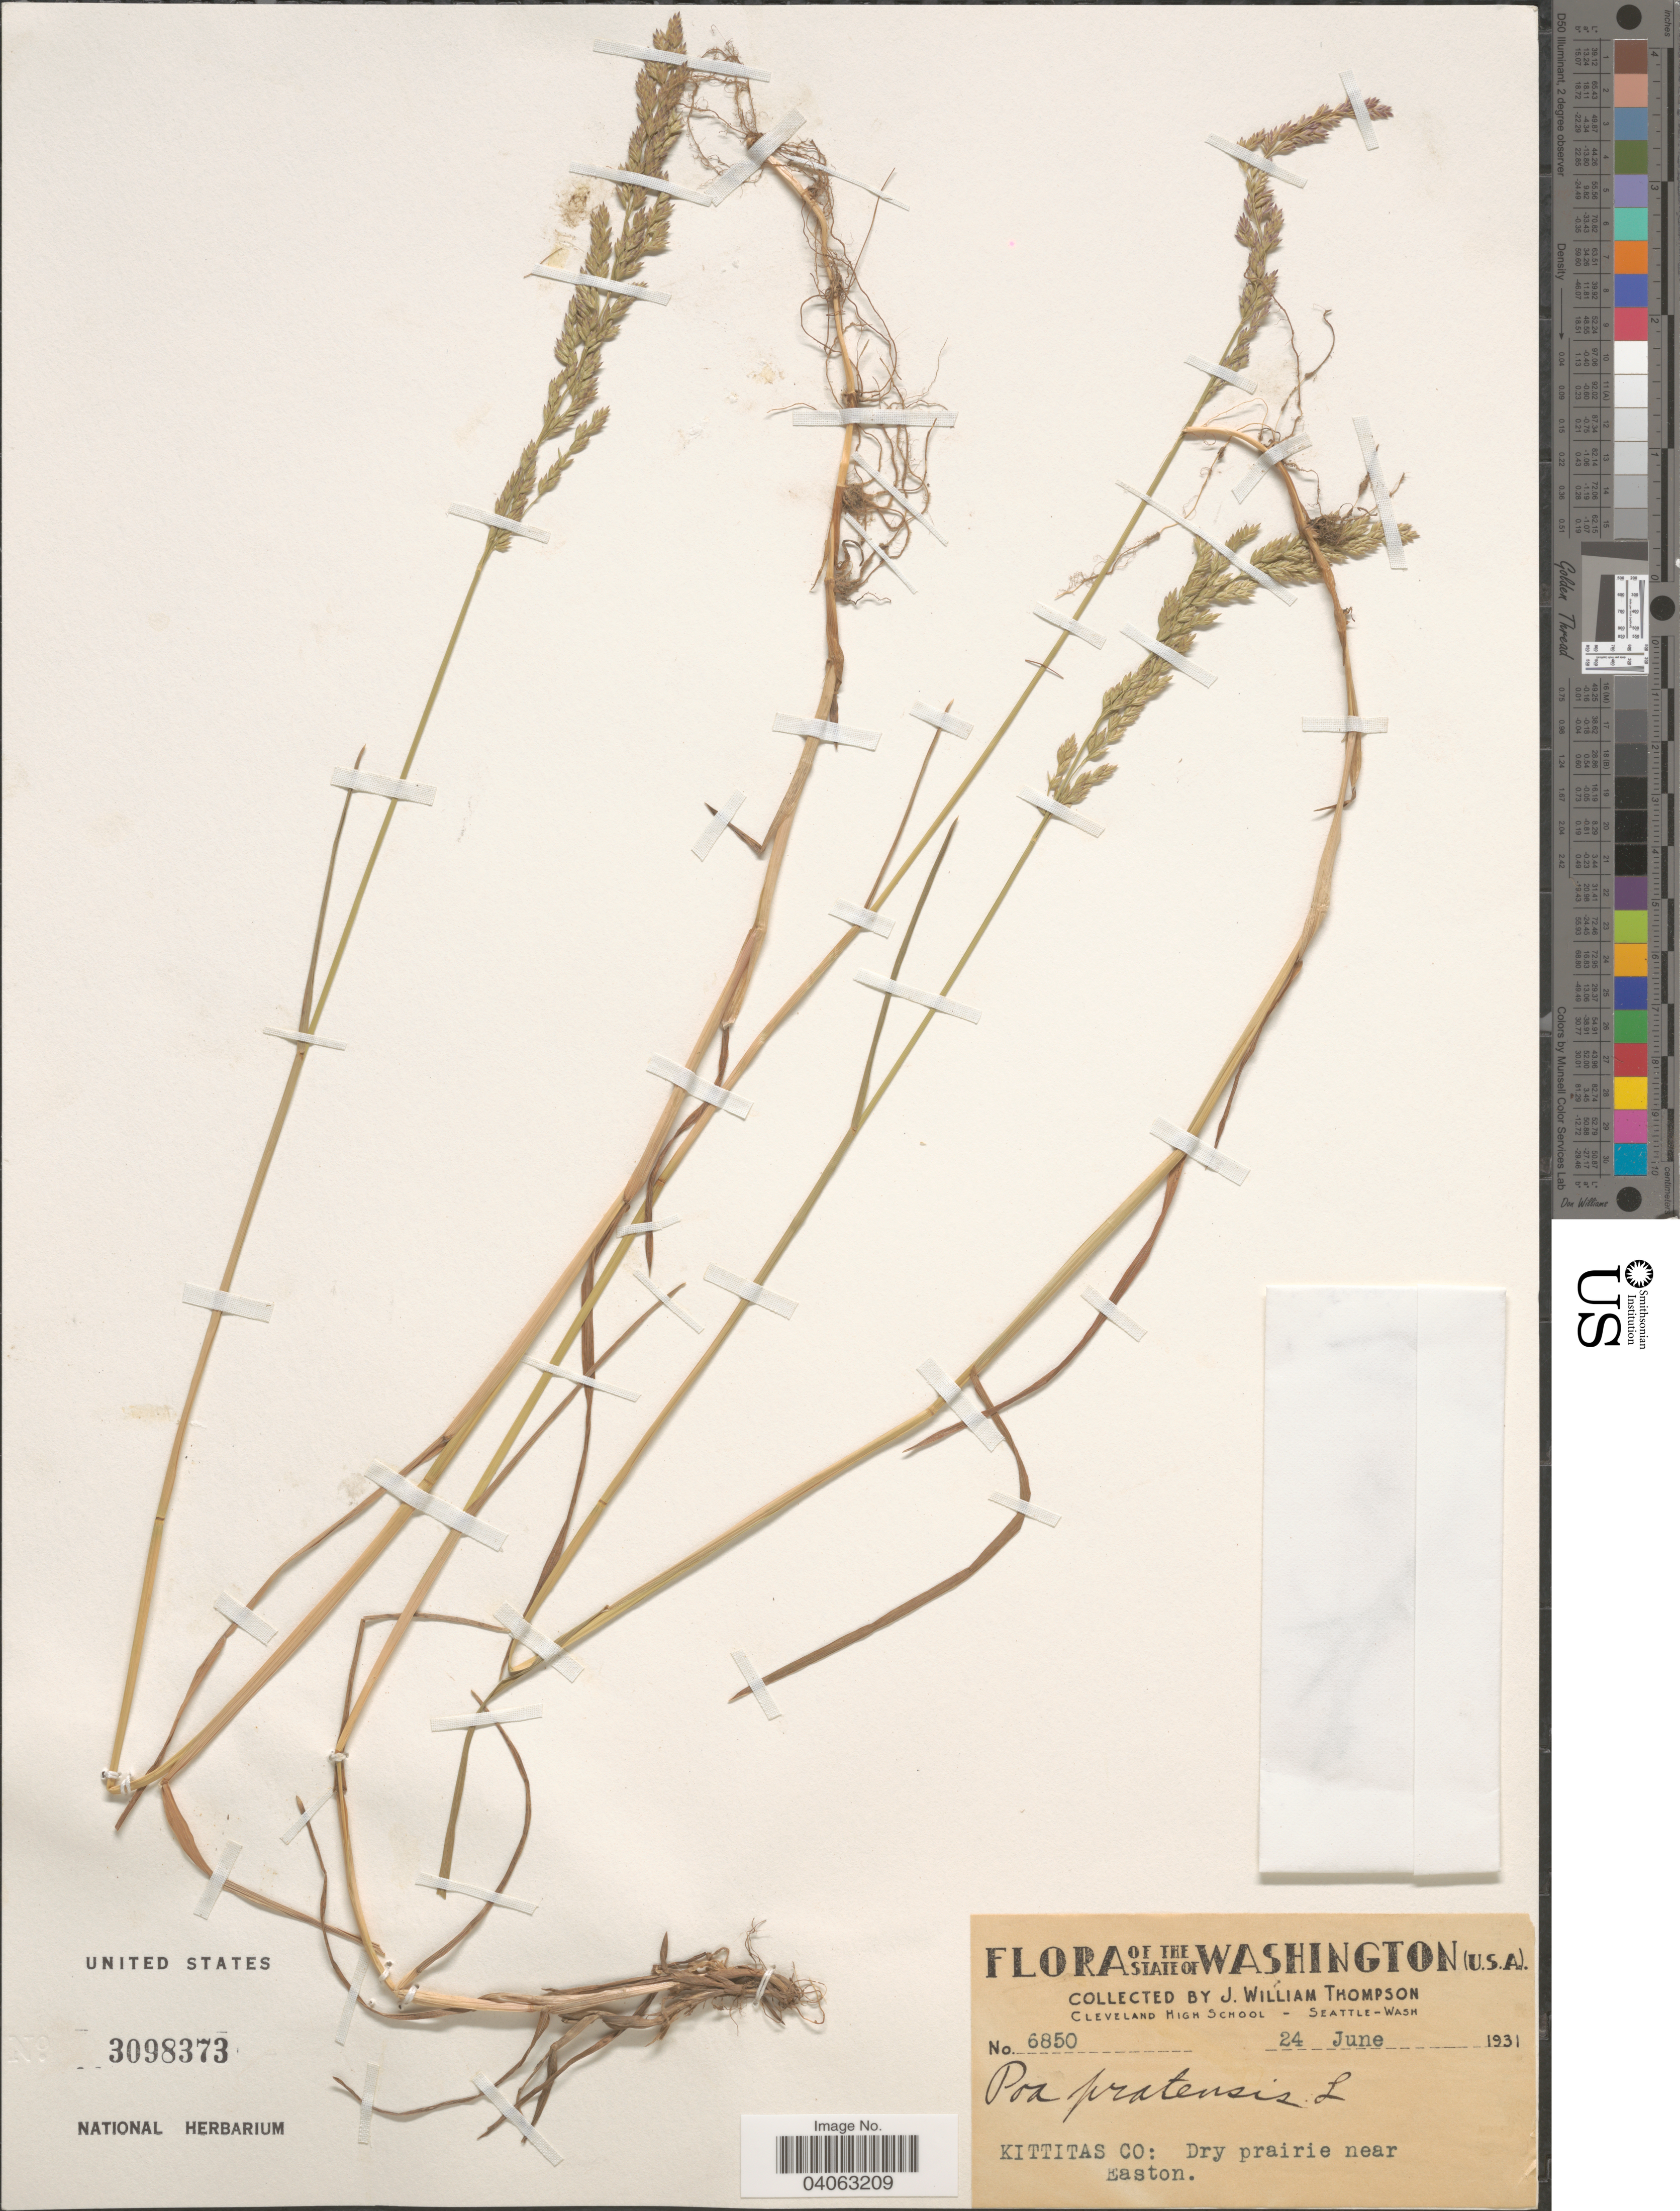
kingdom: Plantae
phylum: Tracheophyta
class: Liliopsida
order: Poales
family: Poaceae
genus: Poa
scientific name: Poa pratensis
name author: L.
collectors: J. W. Thompson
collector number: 6850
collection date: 1931-06-24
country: United States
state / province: Washington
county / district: Kittitas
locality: Kittitas Co: Dry prairie near Easton.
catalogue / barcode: US 3098373